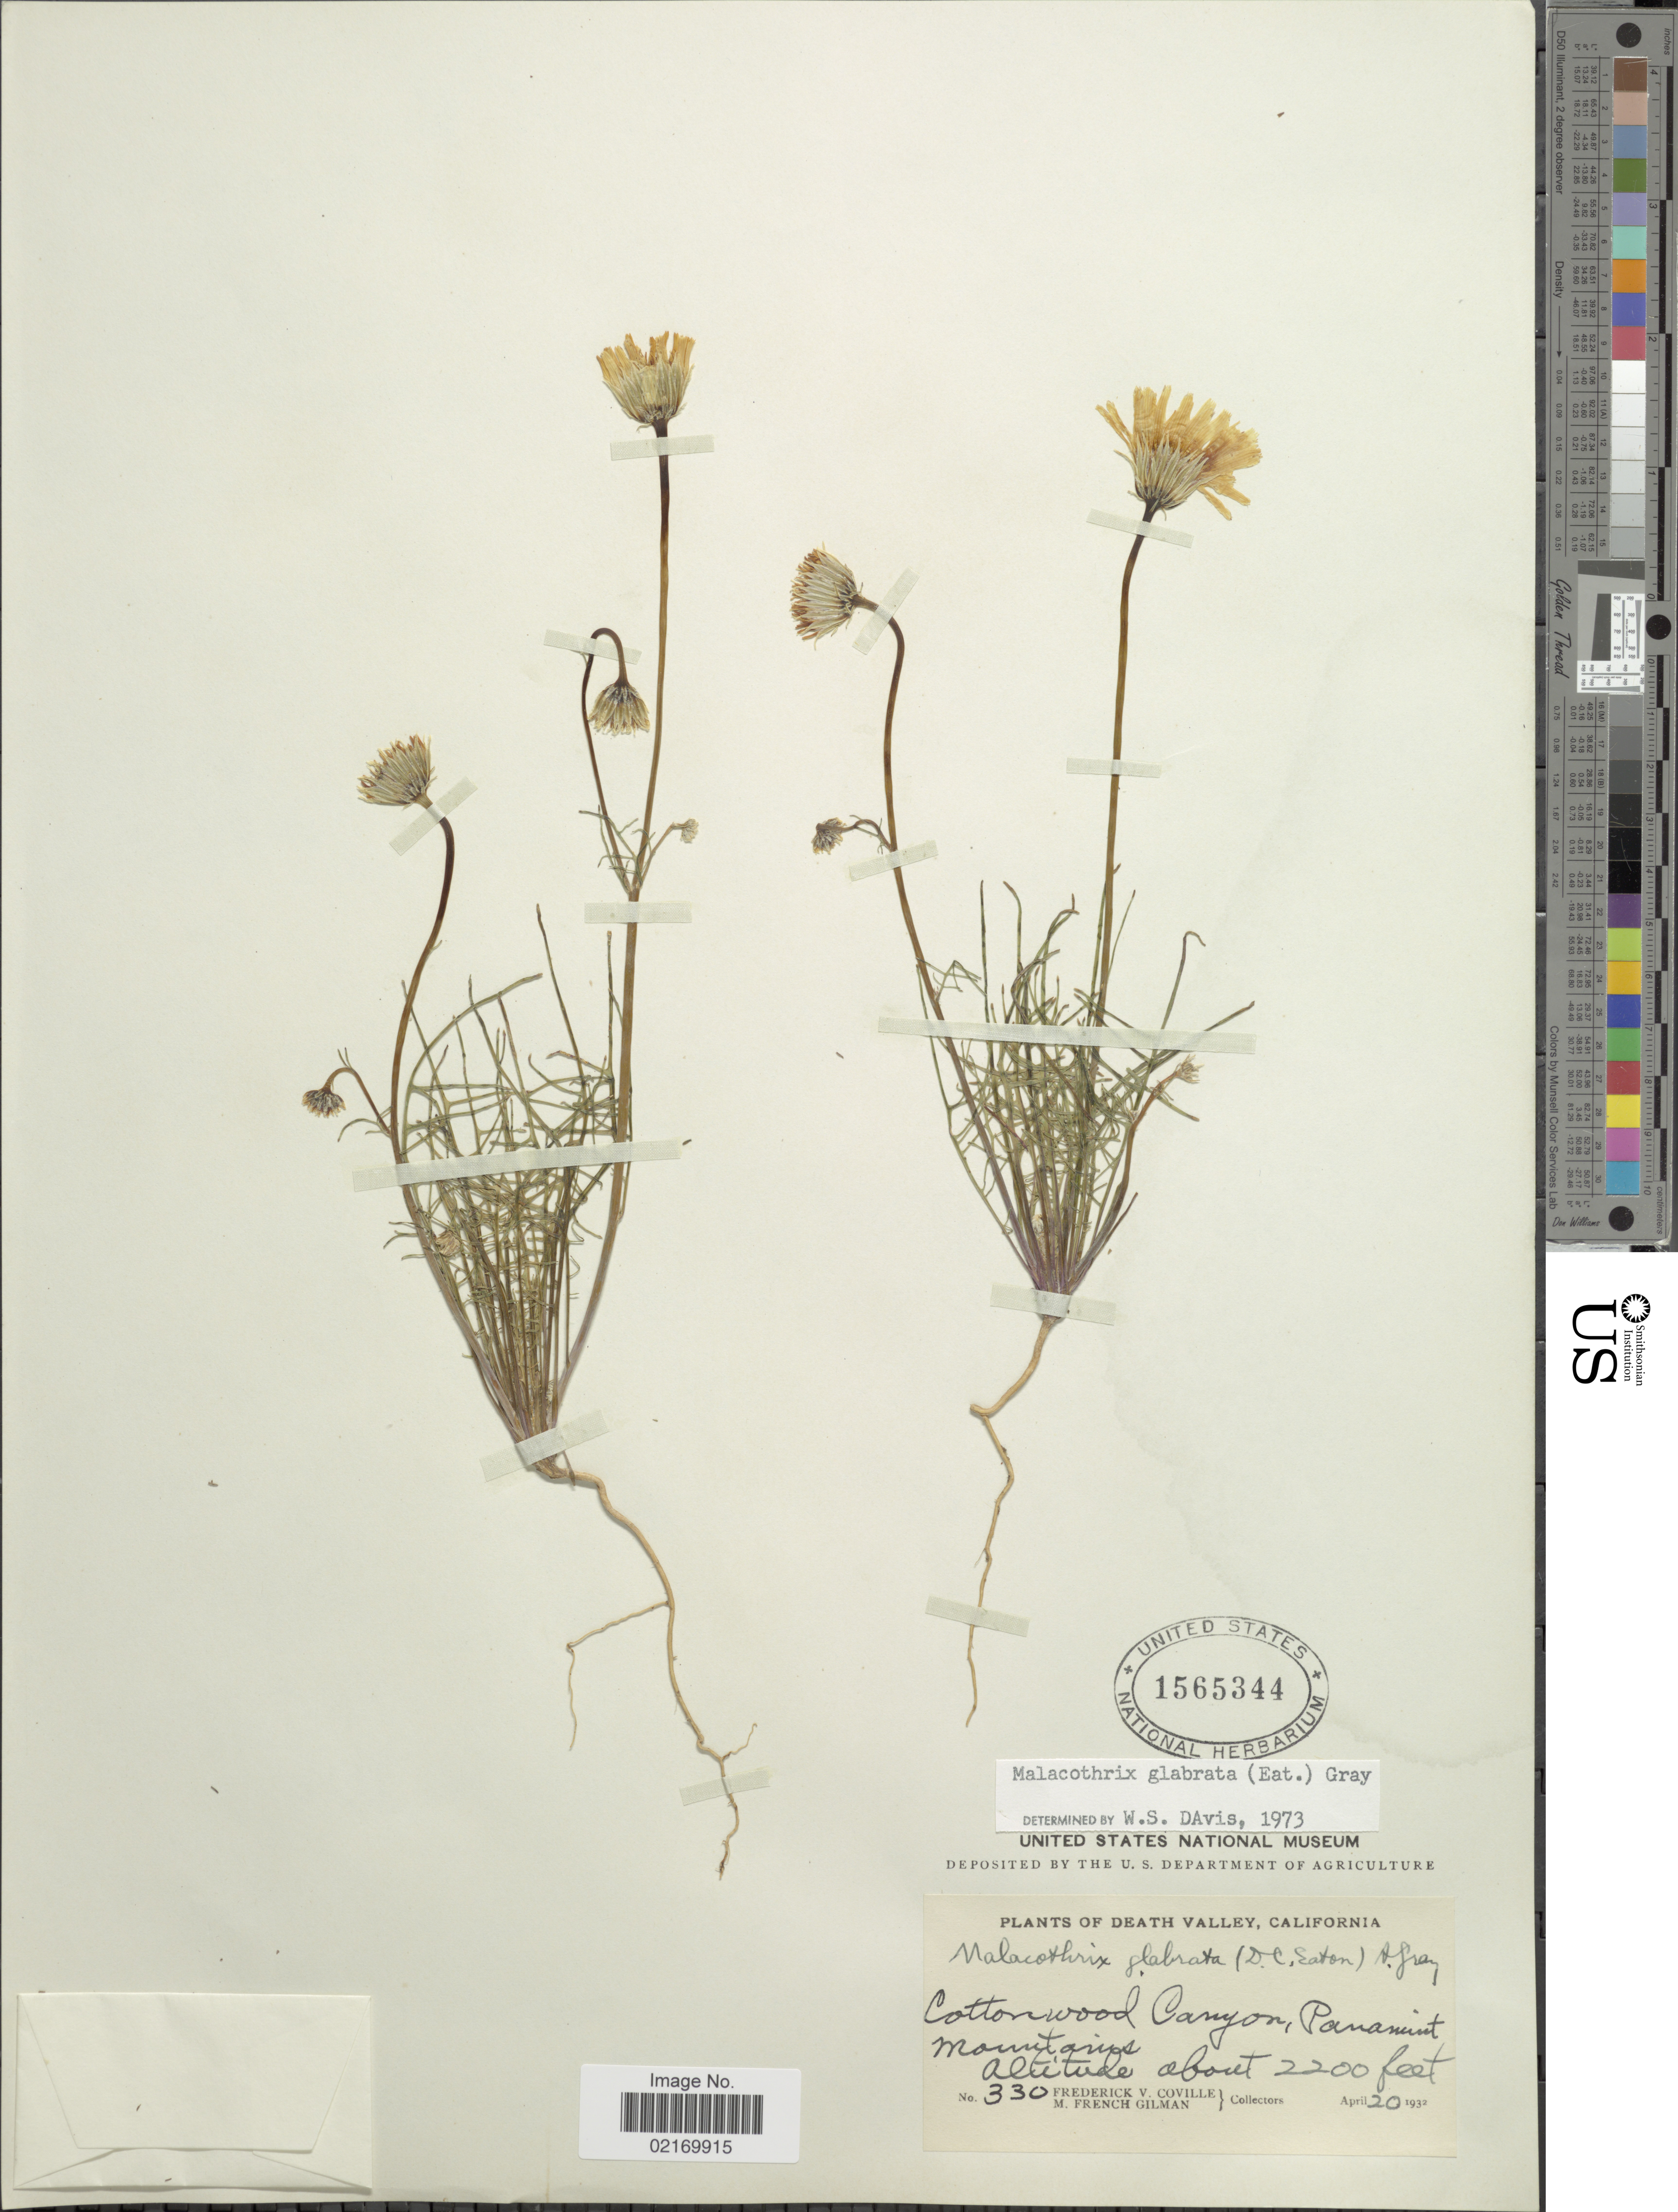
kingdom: Plantae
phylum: Tracheophyta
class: Magnoliopsida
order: Asterales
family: Asteraceae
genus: Malacothrix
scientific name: Malacothrix glabrata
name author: (A. Gray ex D.C. Eaton) A. Gray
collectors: F. V. Coville & M. F. Gilman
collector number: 330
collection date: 1932-04-20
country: United States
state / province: California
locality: Death Valley, Cottonwood Canyon, Panamint Mountains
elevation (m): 671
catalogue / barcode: US 1565344